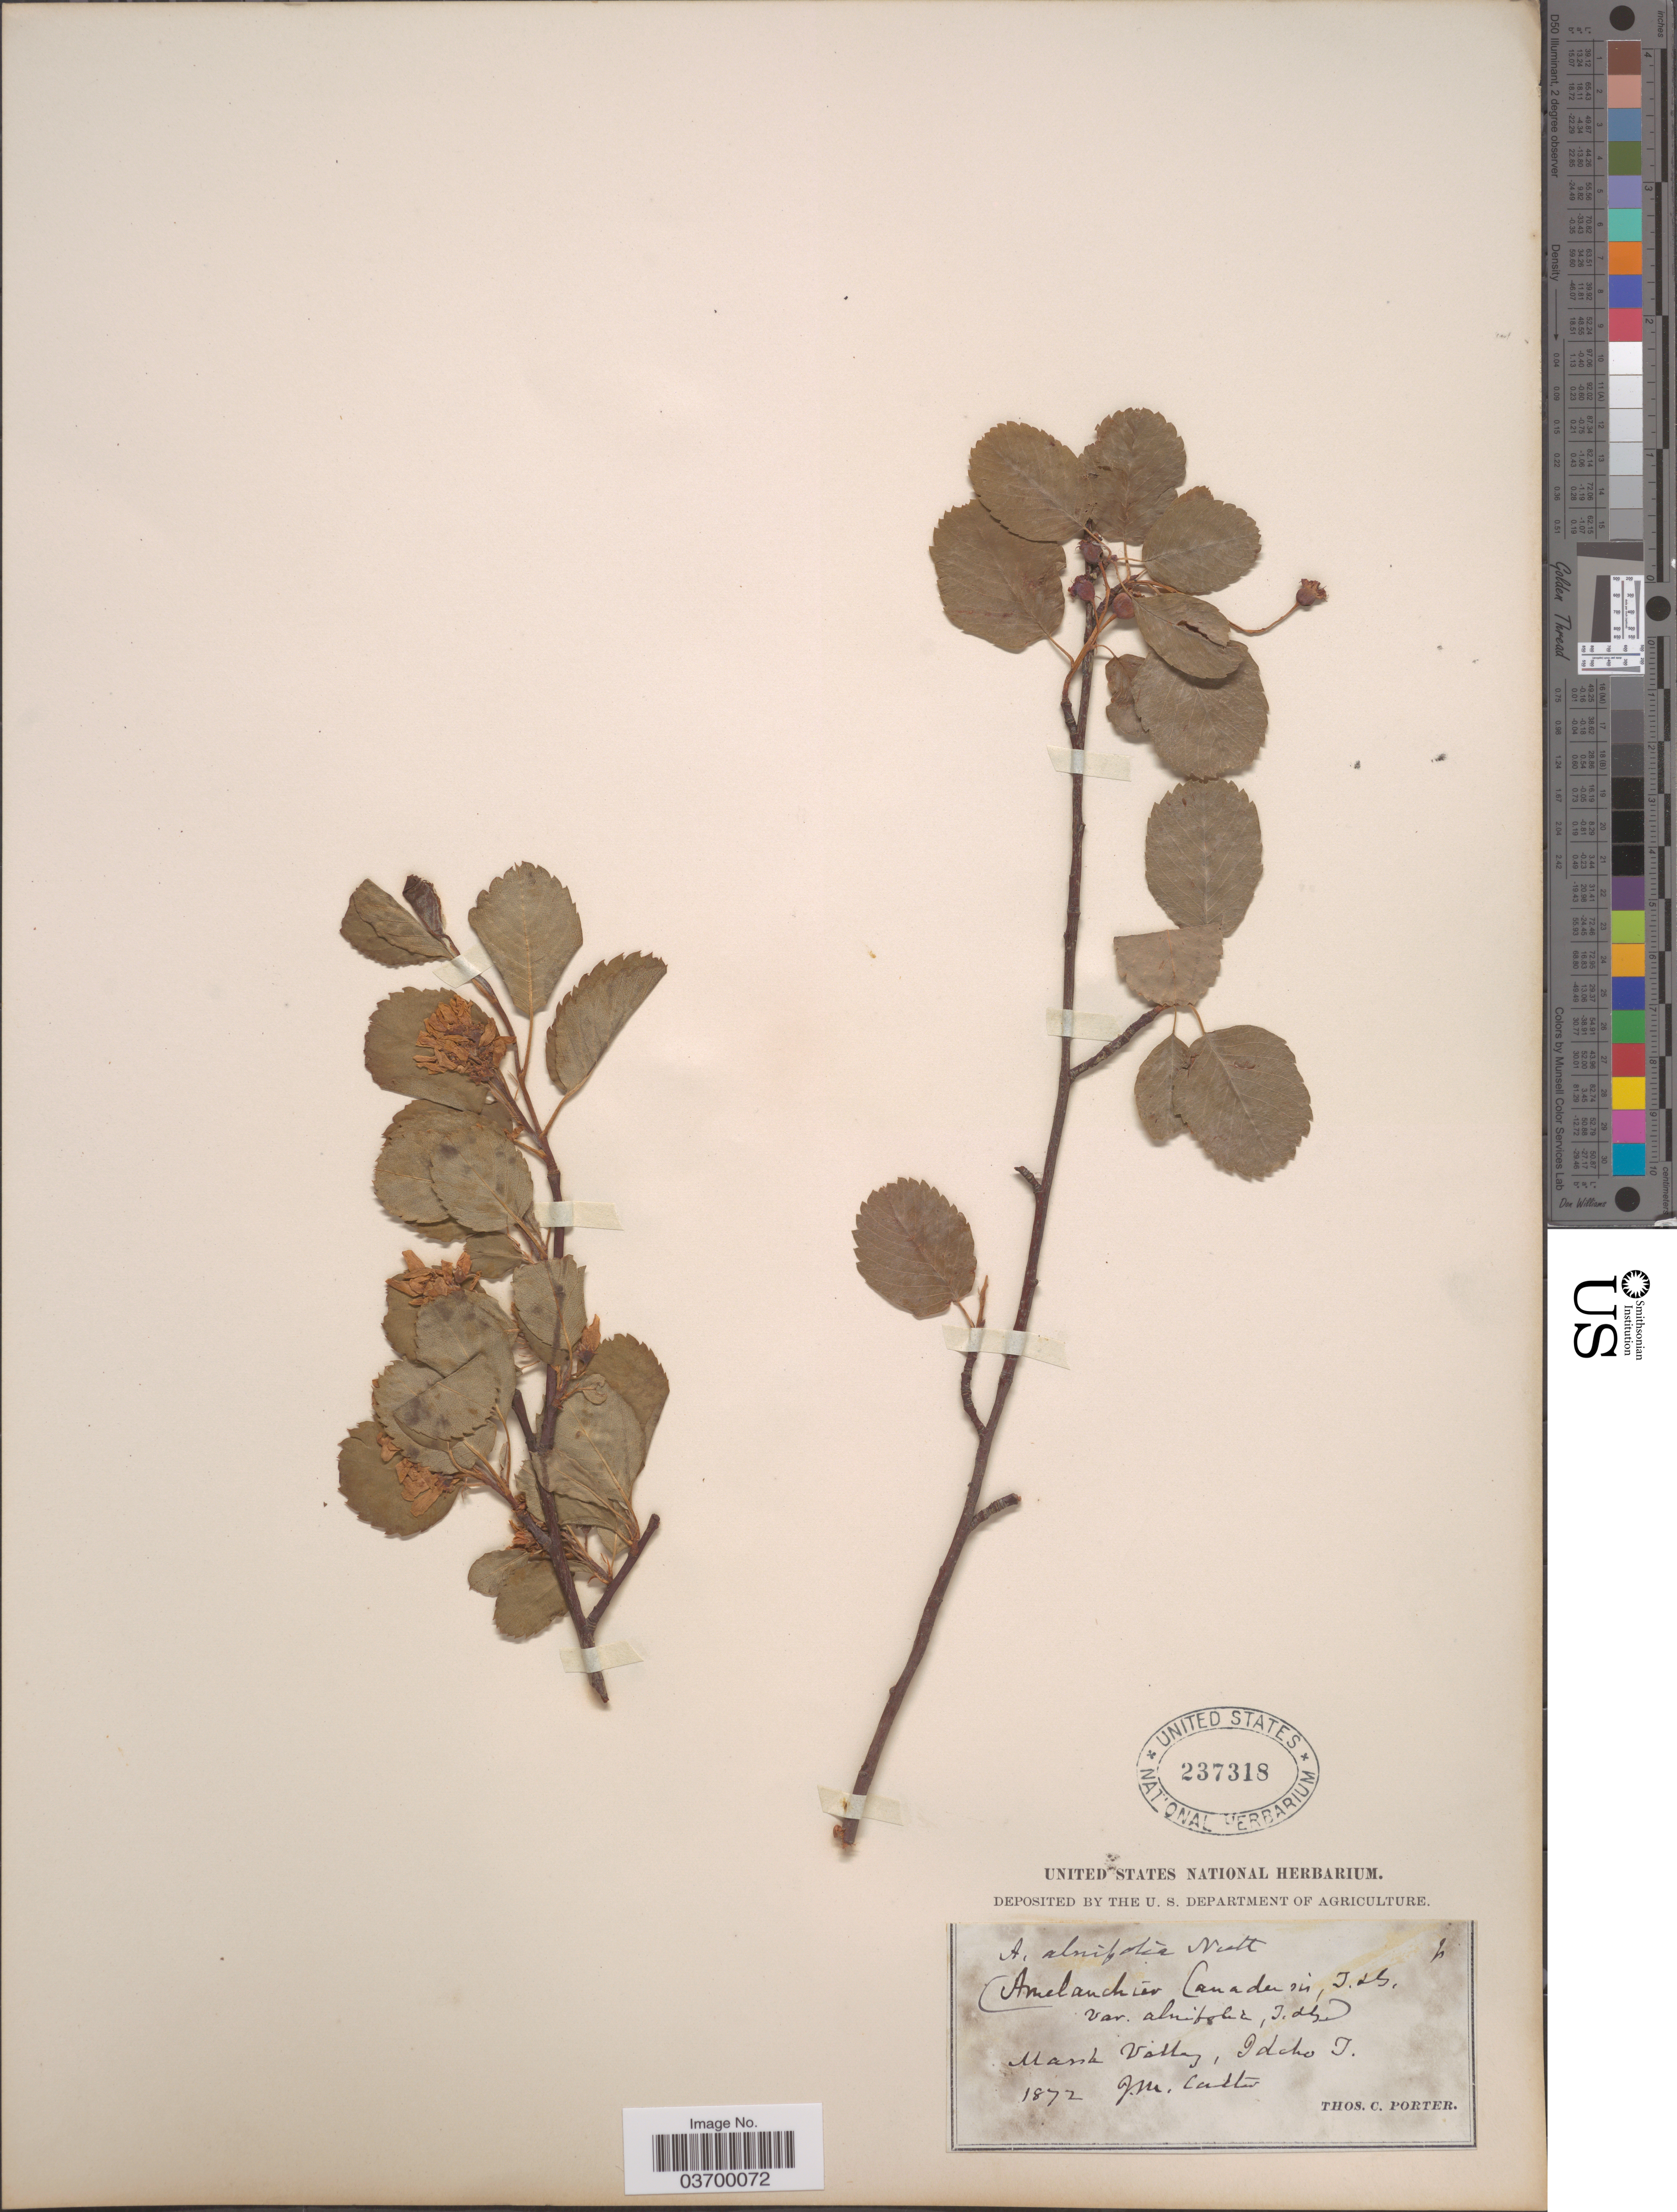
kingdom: Plantae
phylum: Tracheophyta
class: Magnoliopsida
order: Rosales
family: Rosaceae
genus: Amelanchier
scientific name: Amelanchier alnifolia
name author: (Nutt.) Nutt. ex M. Roem.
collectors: J. M. Carter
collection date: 1872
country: United States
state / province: Idaho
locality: Marsh Valley, Idaho I.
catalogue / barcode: US 237318